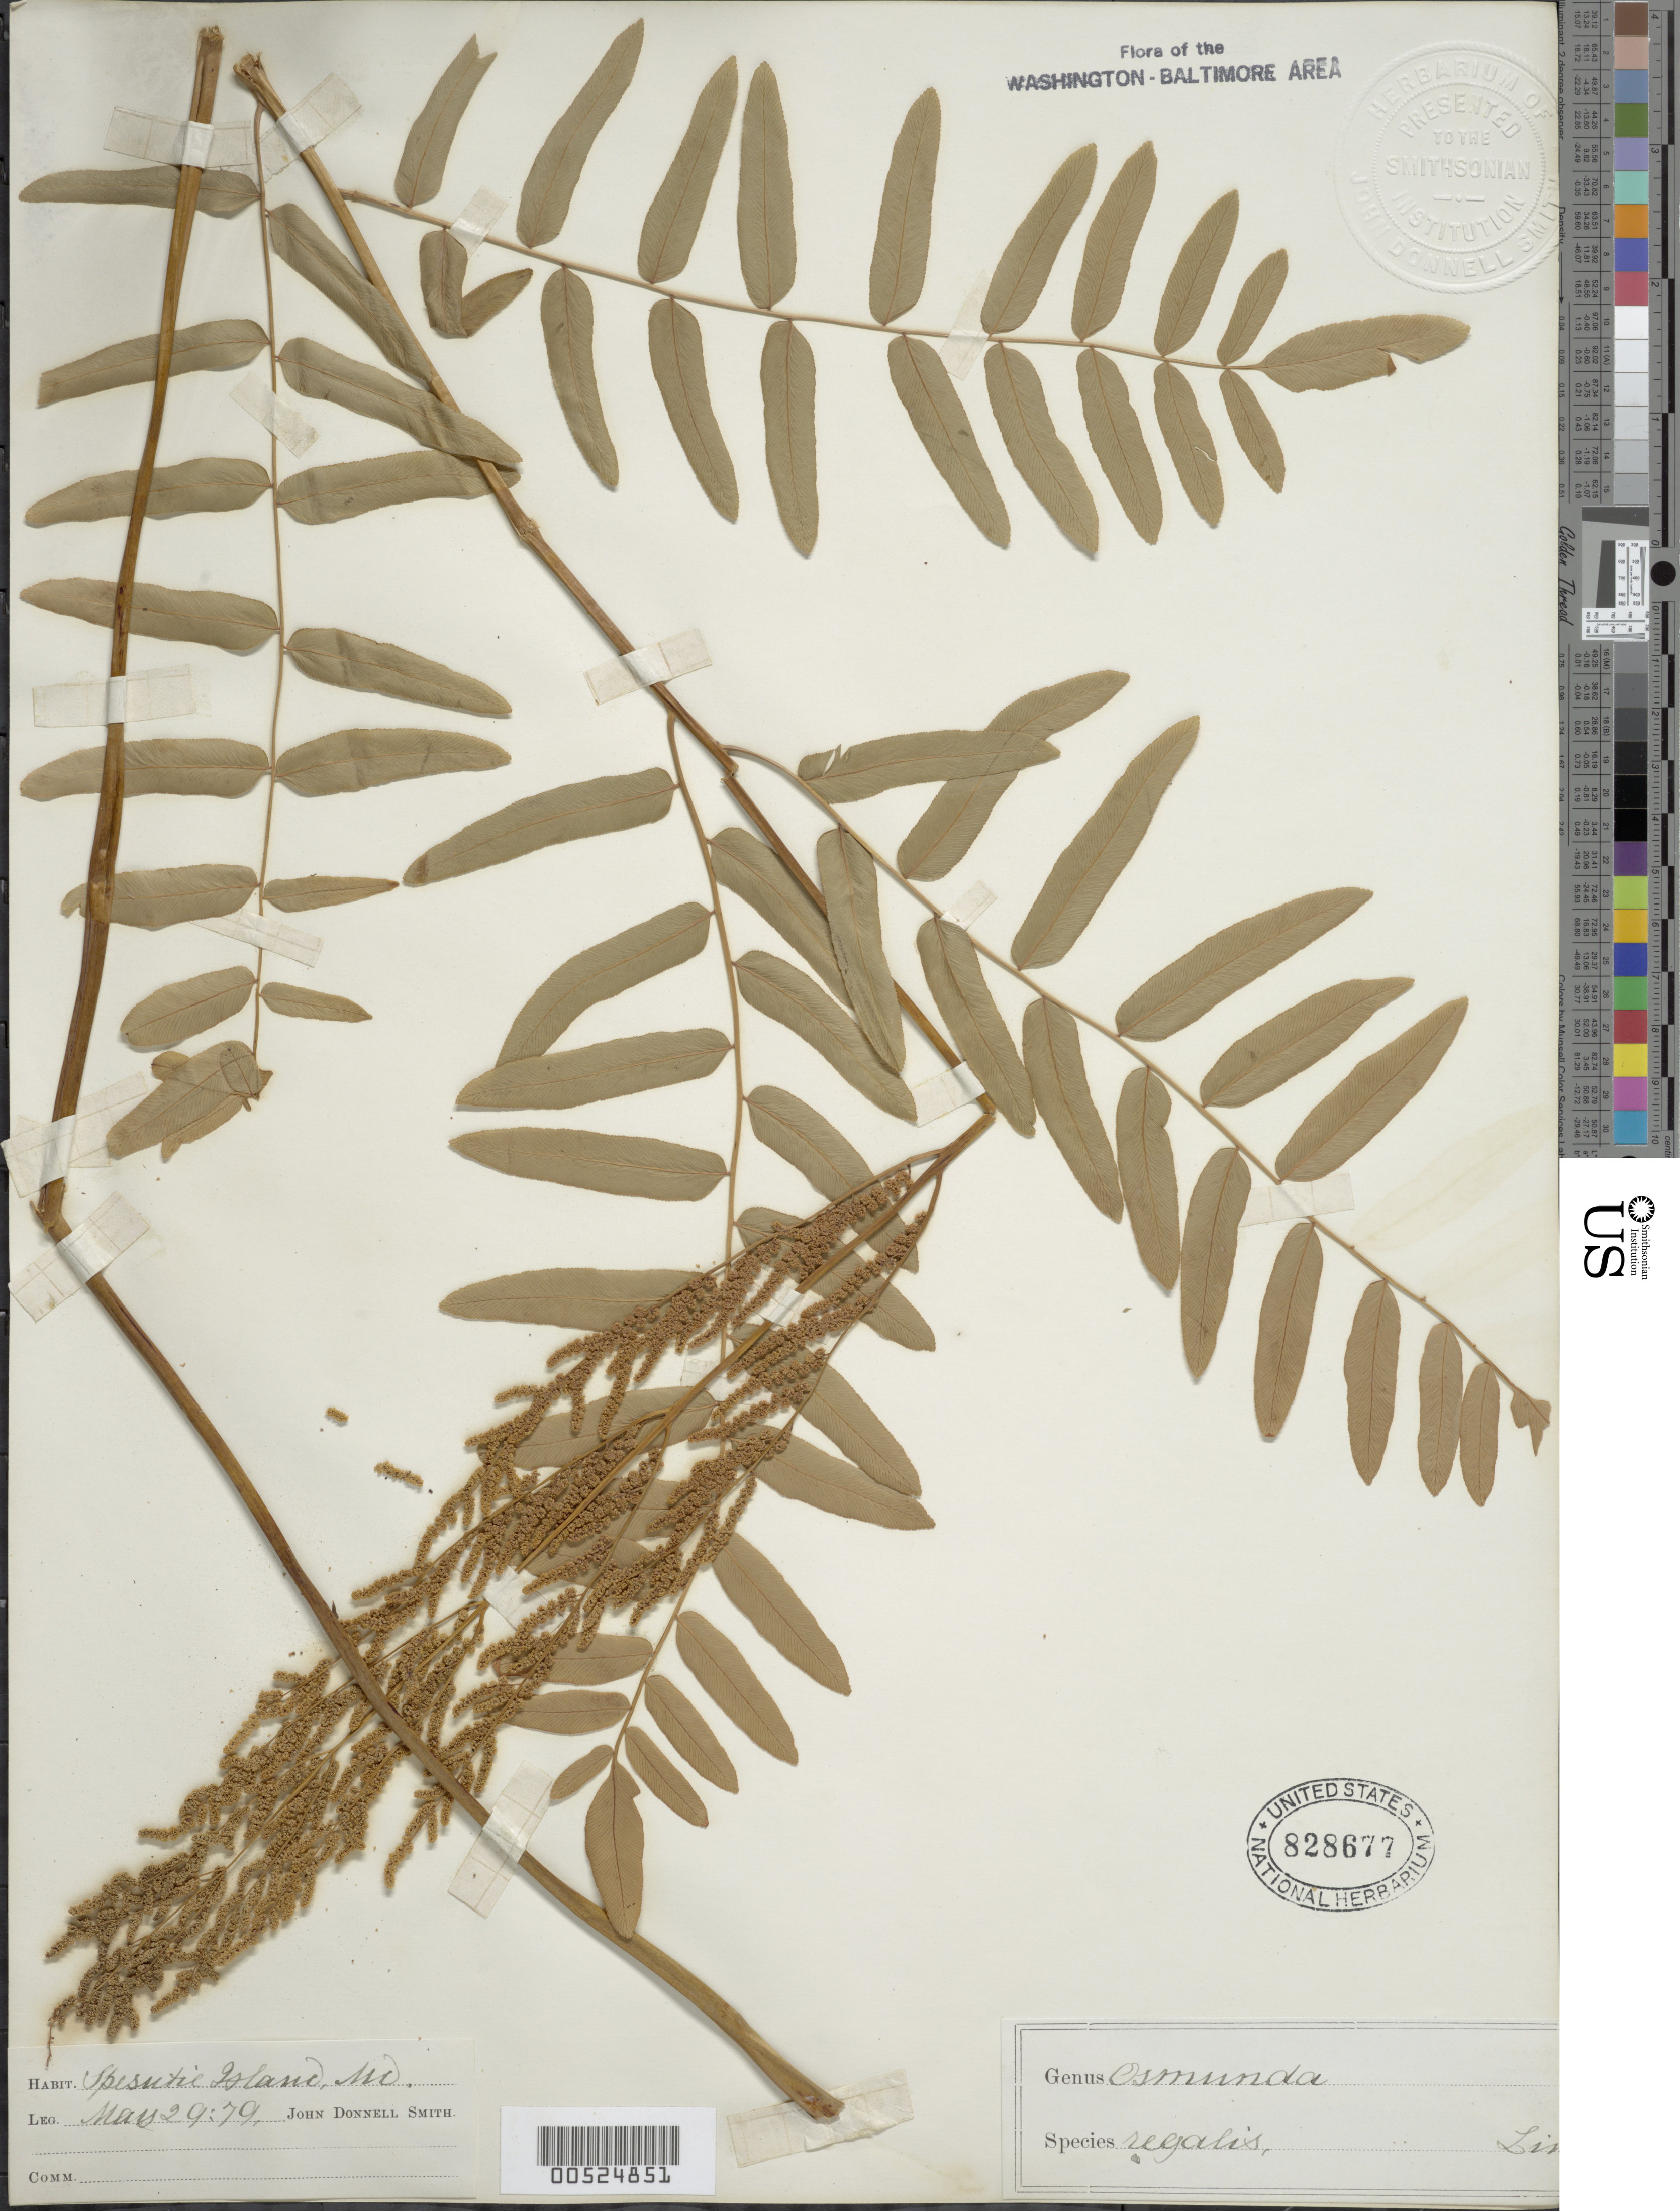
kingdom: Plantae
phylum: Tracheophyta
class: Polypodiopsida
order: Osmundales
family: Osmundaceae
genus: Osmunda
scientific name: Osmunda regalis var. spectabilis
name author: (Willd.) A. Gray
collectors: J. Donnell Smith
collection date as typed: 29 May 1879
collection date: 1879-05-29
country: United States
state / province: Maryland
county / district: Harford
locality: Spesutie Co.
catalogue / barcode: US 828677